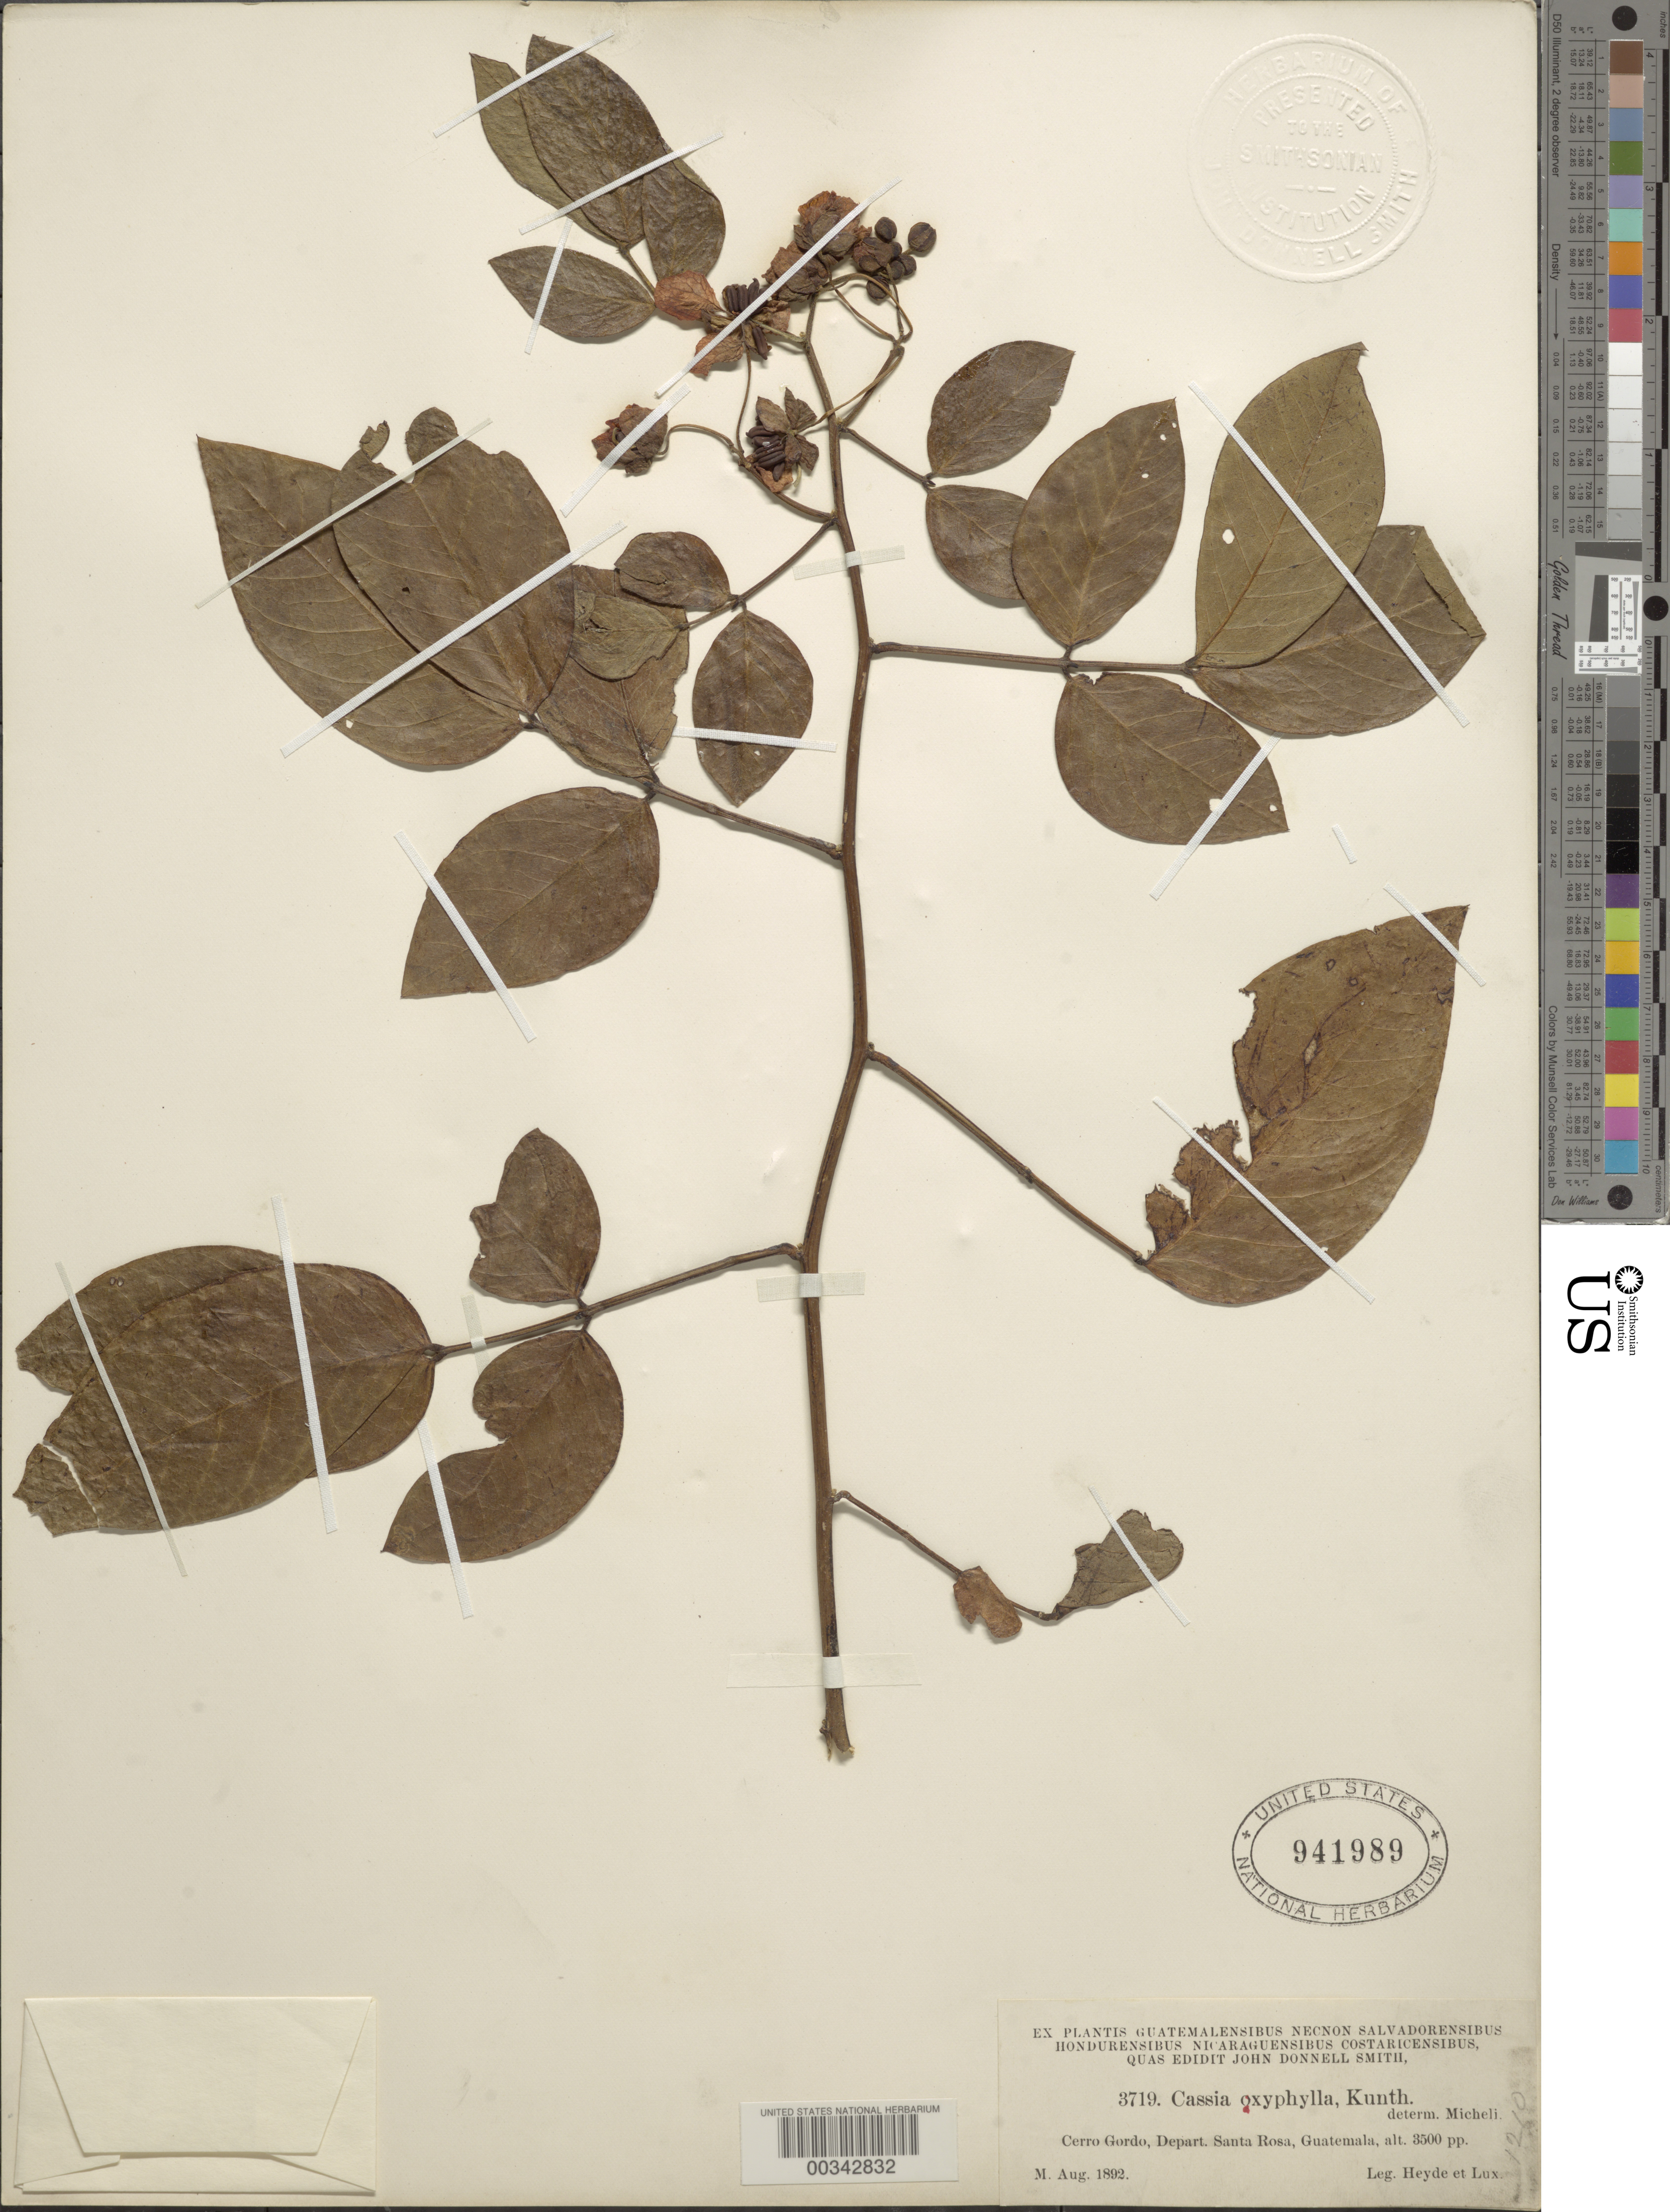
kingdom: Plantae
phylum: Tracheophyta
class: Magnoliopsida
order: Fabales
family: Fabaceae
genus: Senna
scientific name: Senna fruticosa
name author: (Benth.) H.S. Irwin & Barneby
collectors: E. T. Heyde & E. Lux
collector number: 3719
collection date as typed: Aug 1892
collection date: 1892-08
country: Guatemala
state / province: Santa Rosa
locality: Cerro Gordo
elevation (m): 1067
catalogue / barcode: US 941989